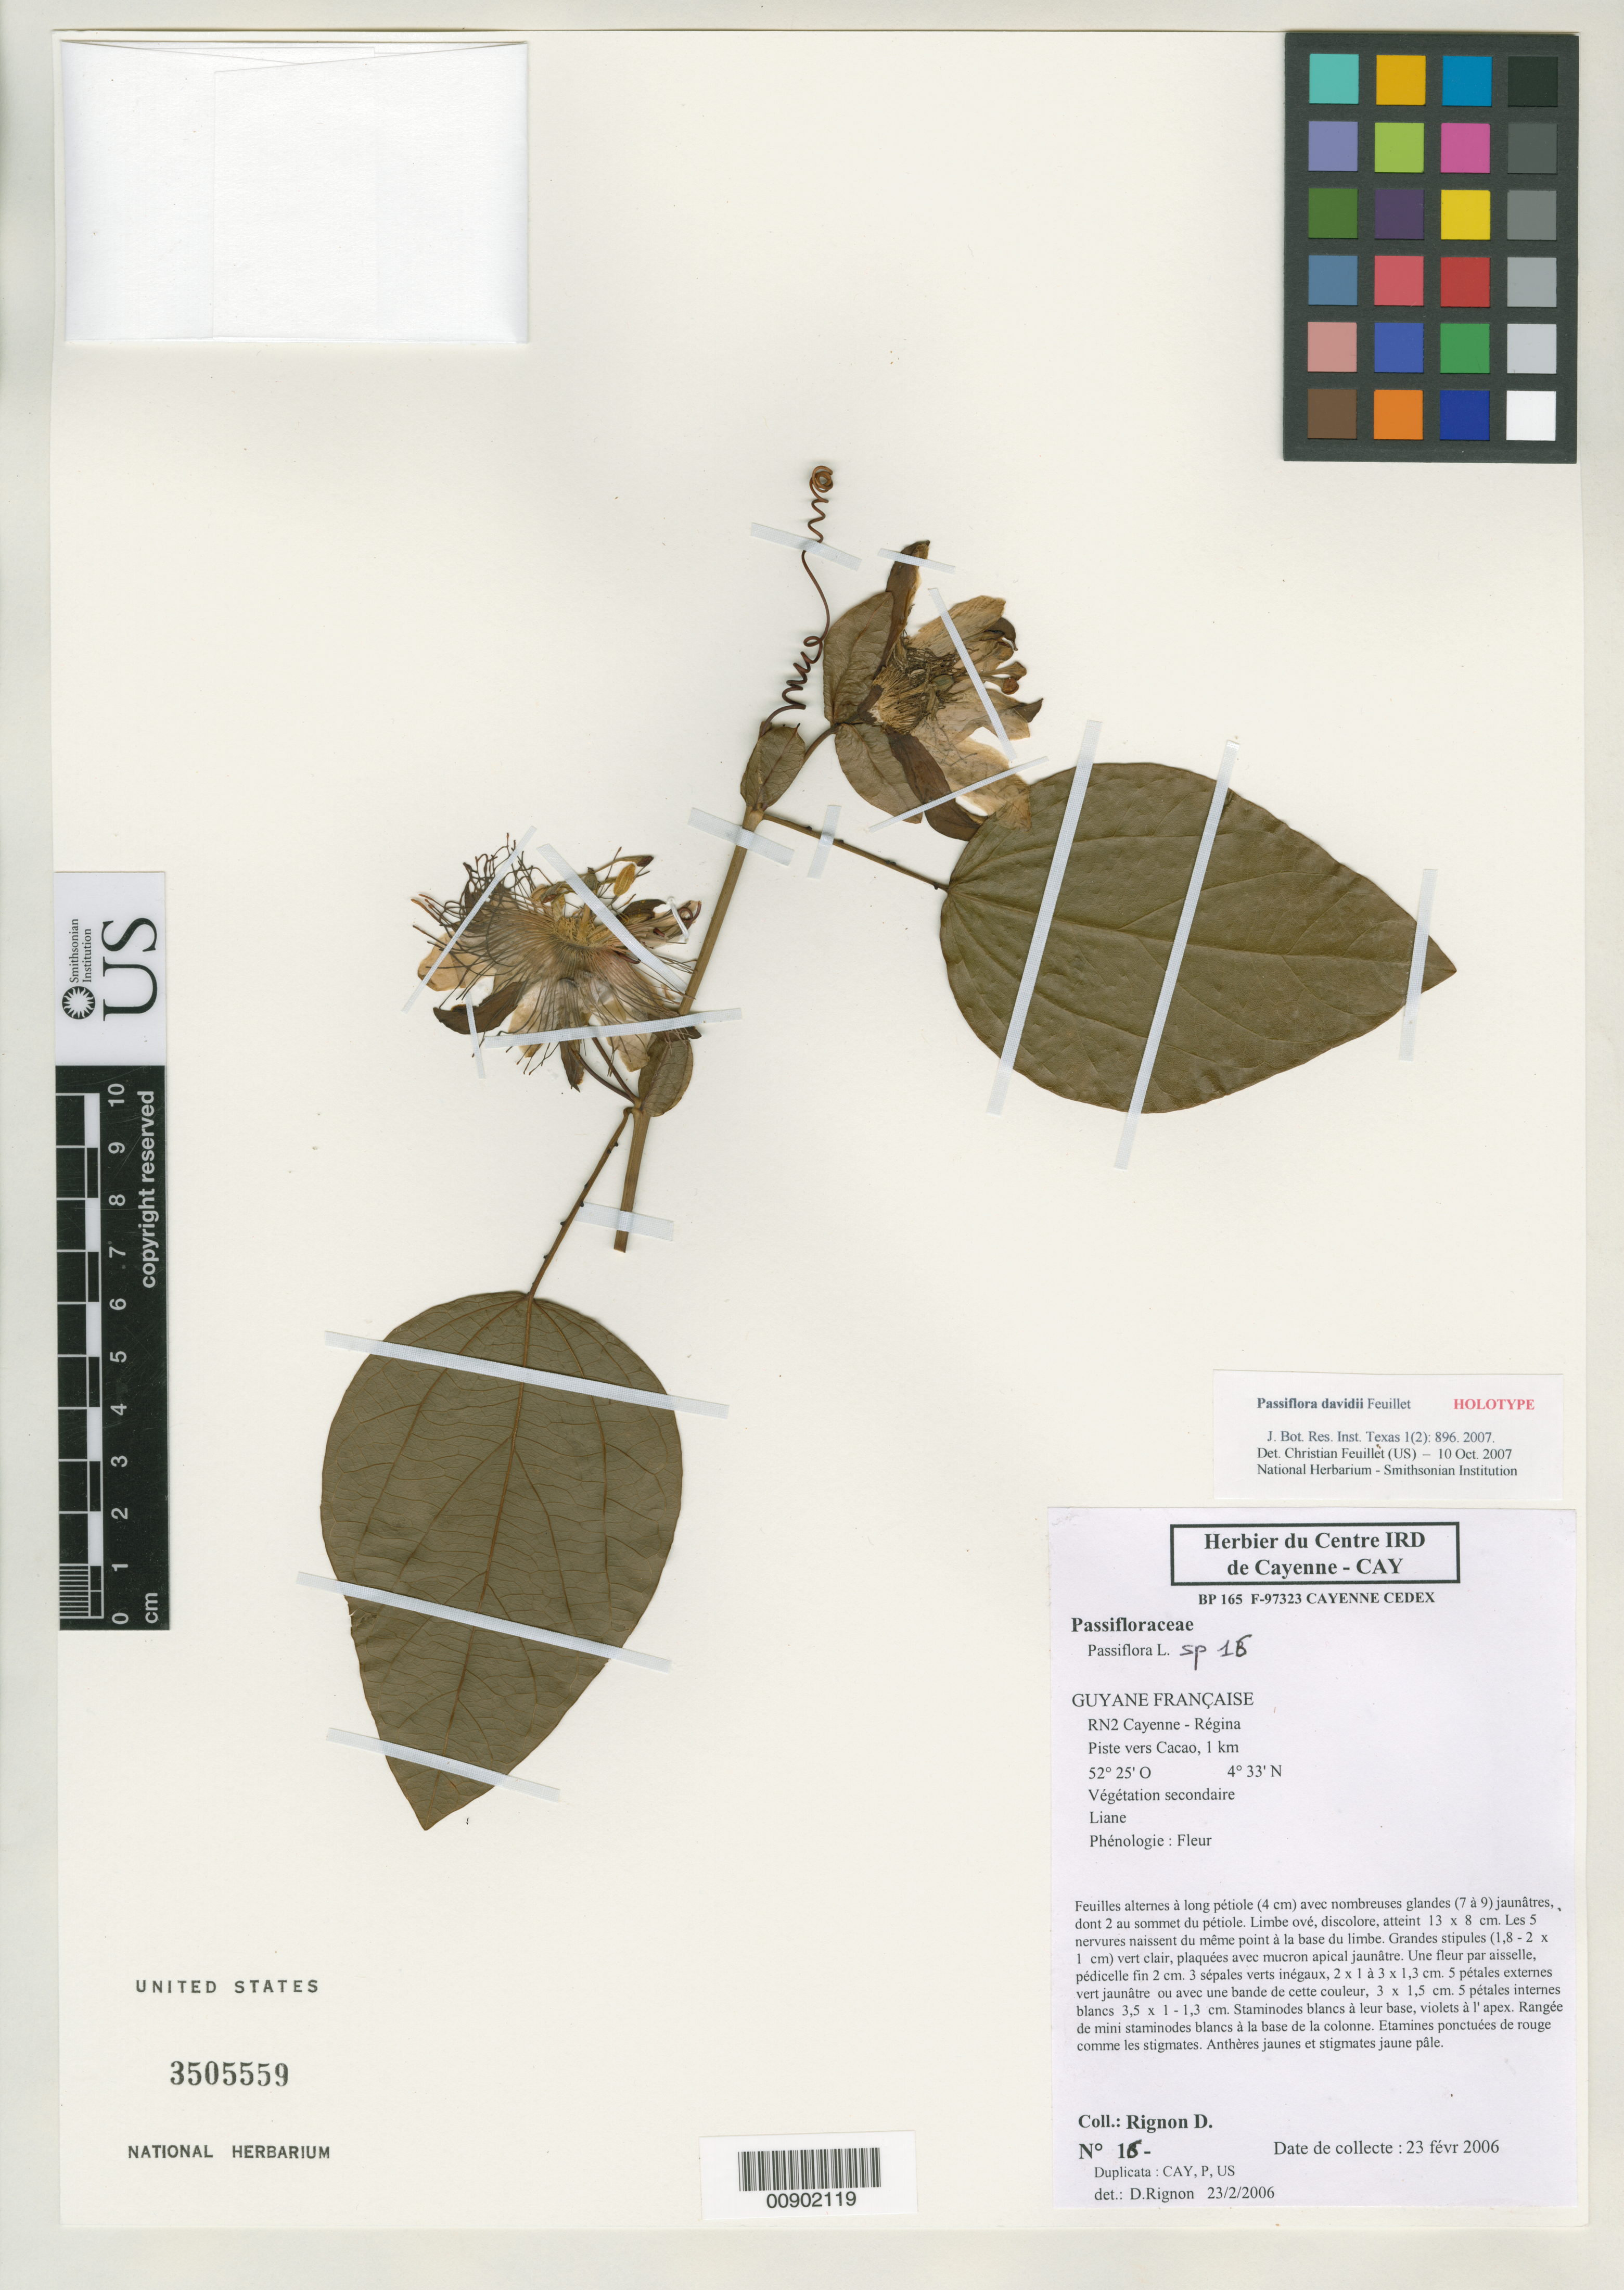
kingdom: Plantae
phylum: Tracheophyta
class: Magnoliopsida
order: Malpighiales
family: Passifloraceae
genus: Passiflora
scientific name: Passiflora davidii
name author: Feuillet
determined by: Feuillet, C.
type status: Holotype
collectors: D. Rignon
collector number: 16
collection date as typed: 23 Feb 2006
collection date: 2006-02-23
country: French Guiana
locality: Guyane française, RN2 Cayenne-Régina, Piste vers Cacao, 1 km.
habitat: Végétation secondaire.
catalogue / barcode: US 3505559